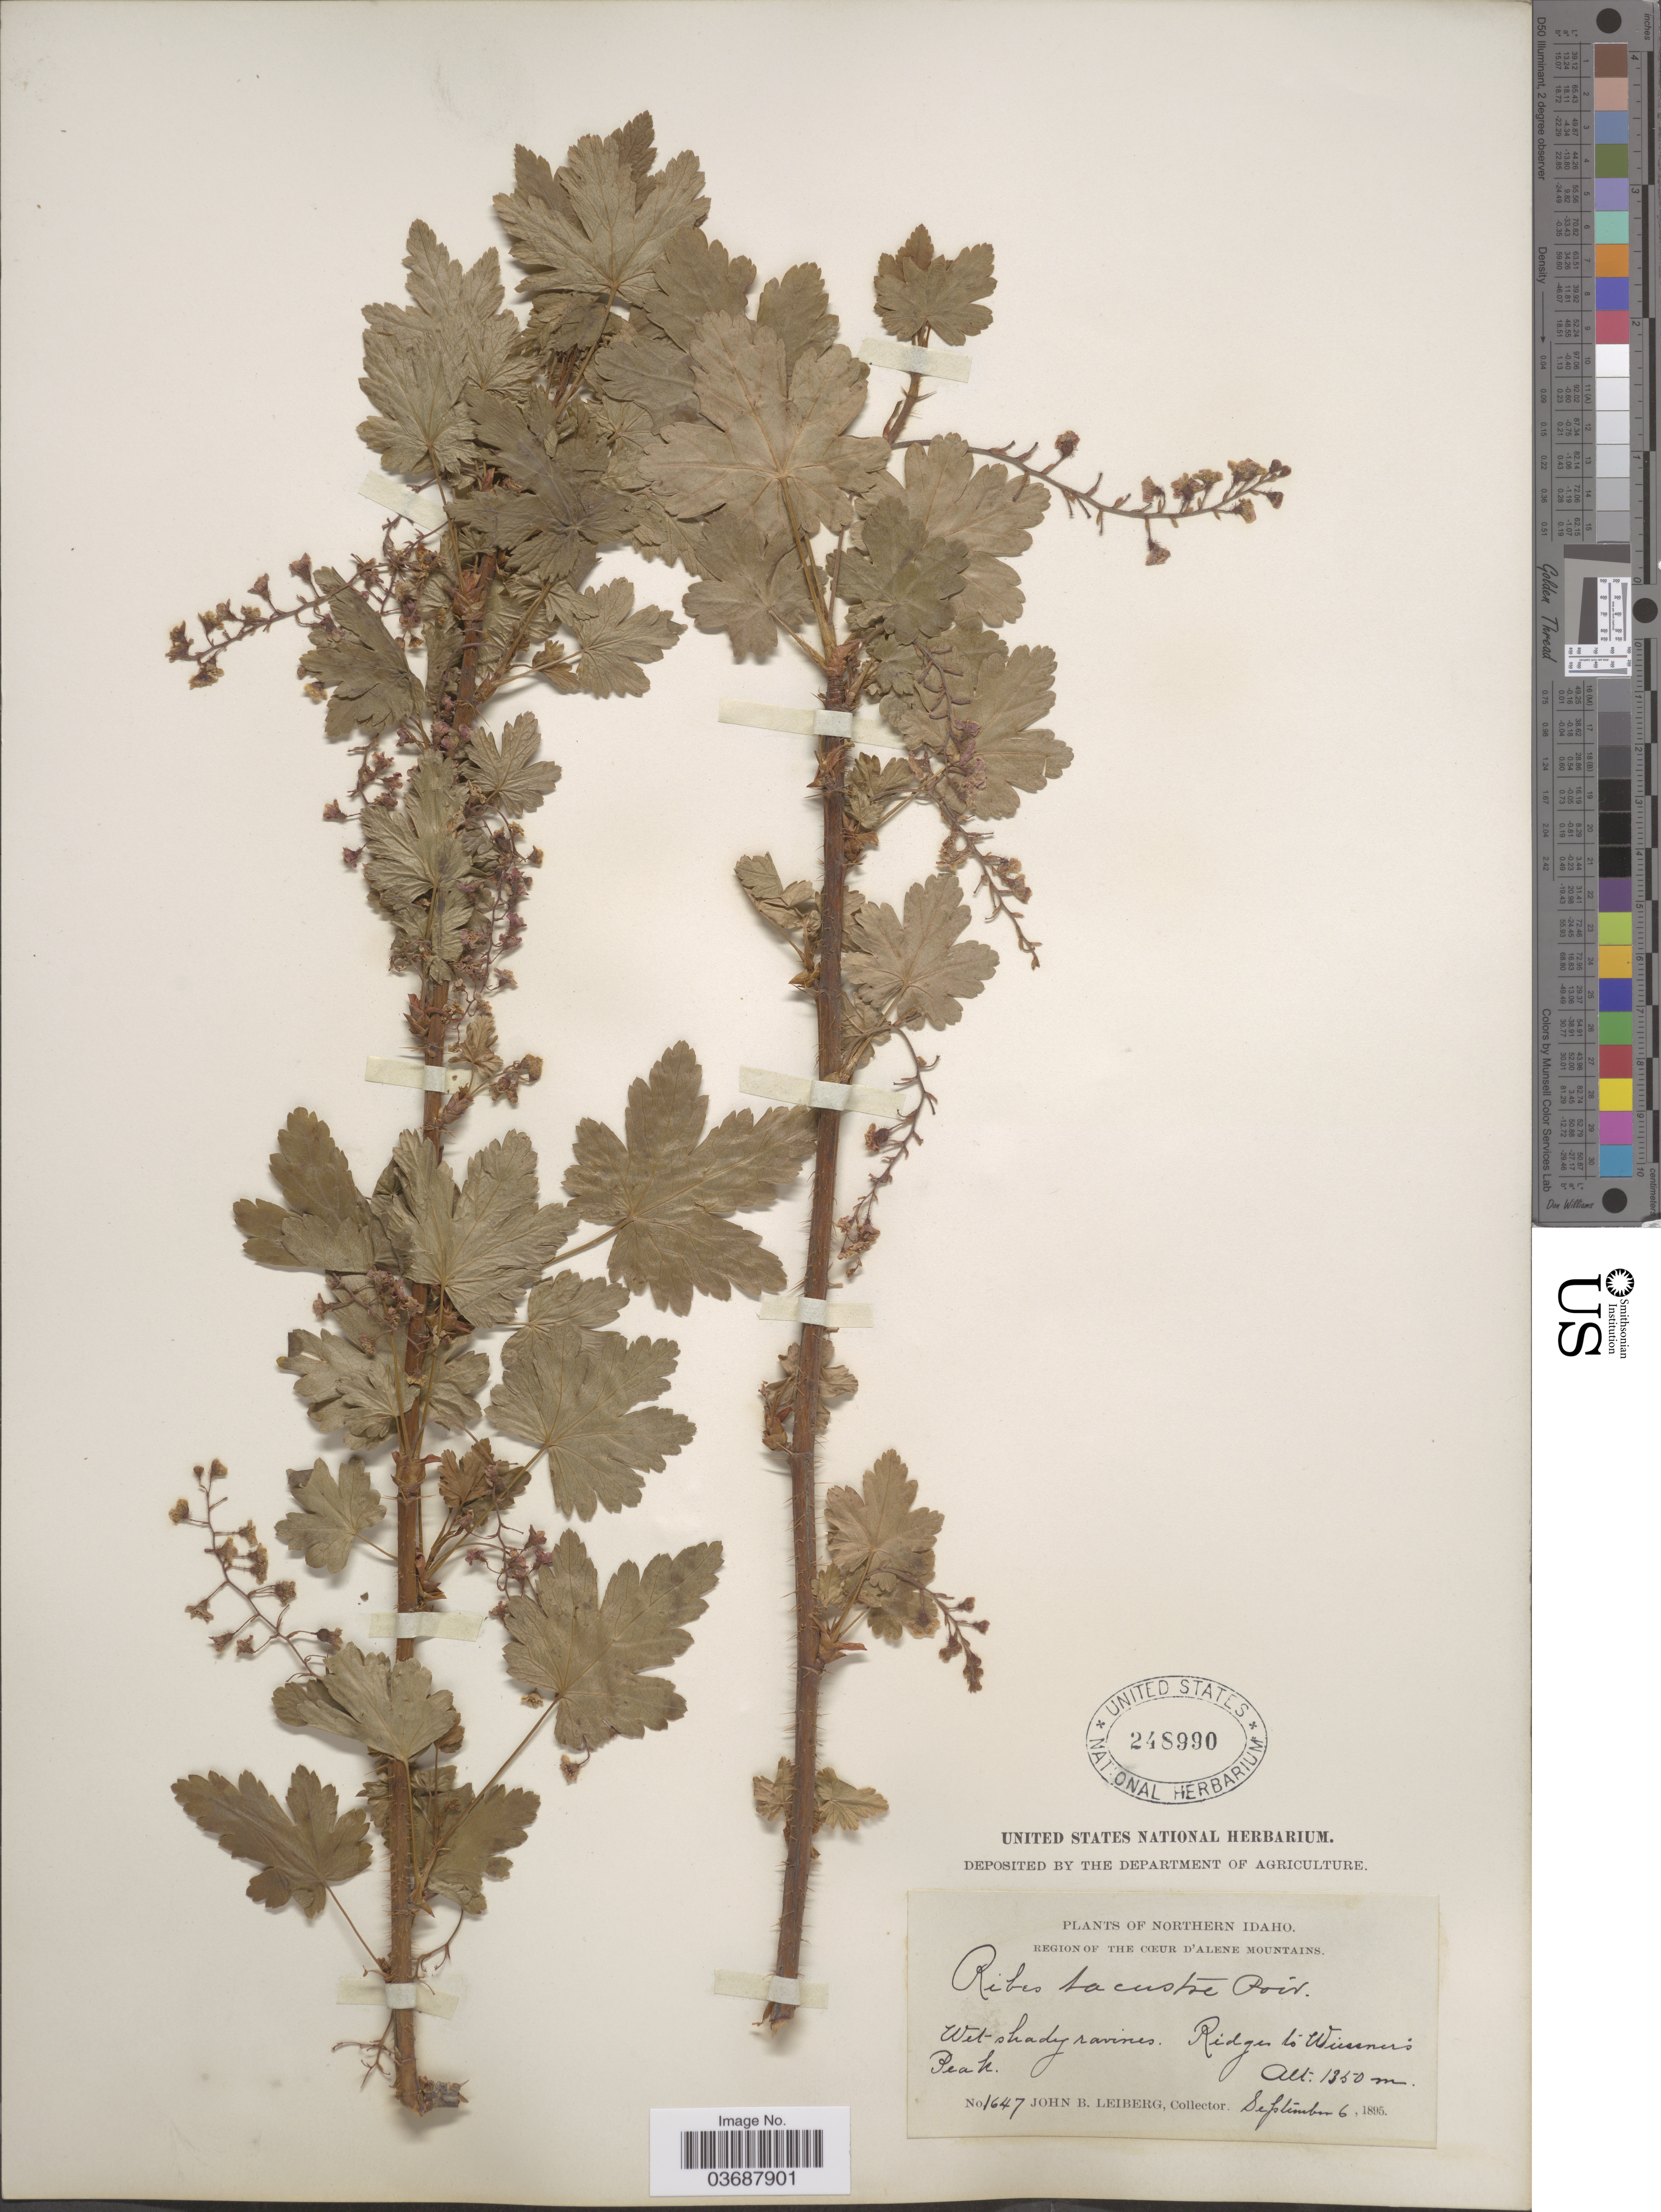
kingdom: Plantae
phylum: Tracheophyta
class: Magnoliopsida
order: Saxifragales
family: Grossulariaceae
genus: Ribes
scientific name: Ribes lacustre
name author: (Pers.) Poir.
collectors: J. B. Leiberg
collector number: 1647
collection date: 1895-09-06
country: United States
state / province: Idaho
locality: Northern Idaho. Region of the Cœur d'Alene mountains. Ridges to Wiessner's Peak.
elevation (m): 1350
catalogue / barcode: US 248990